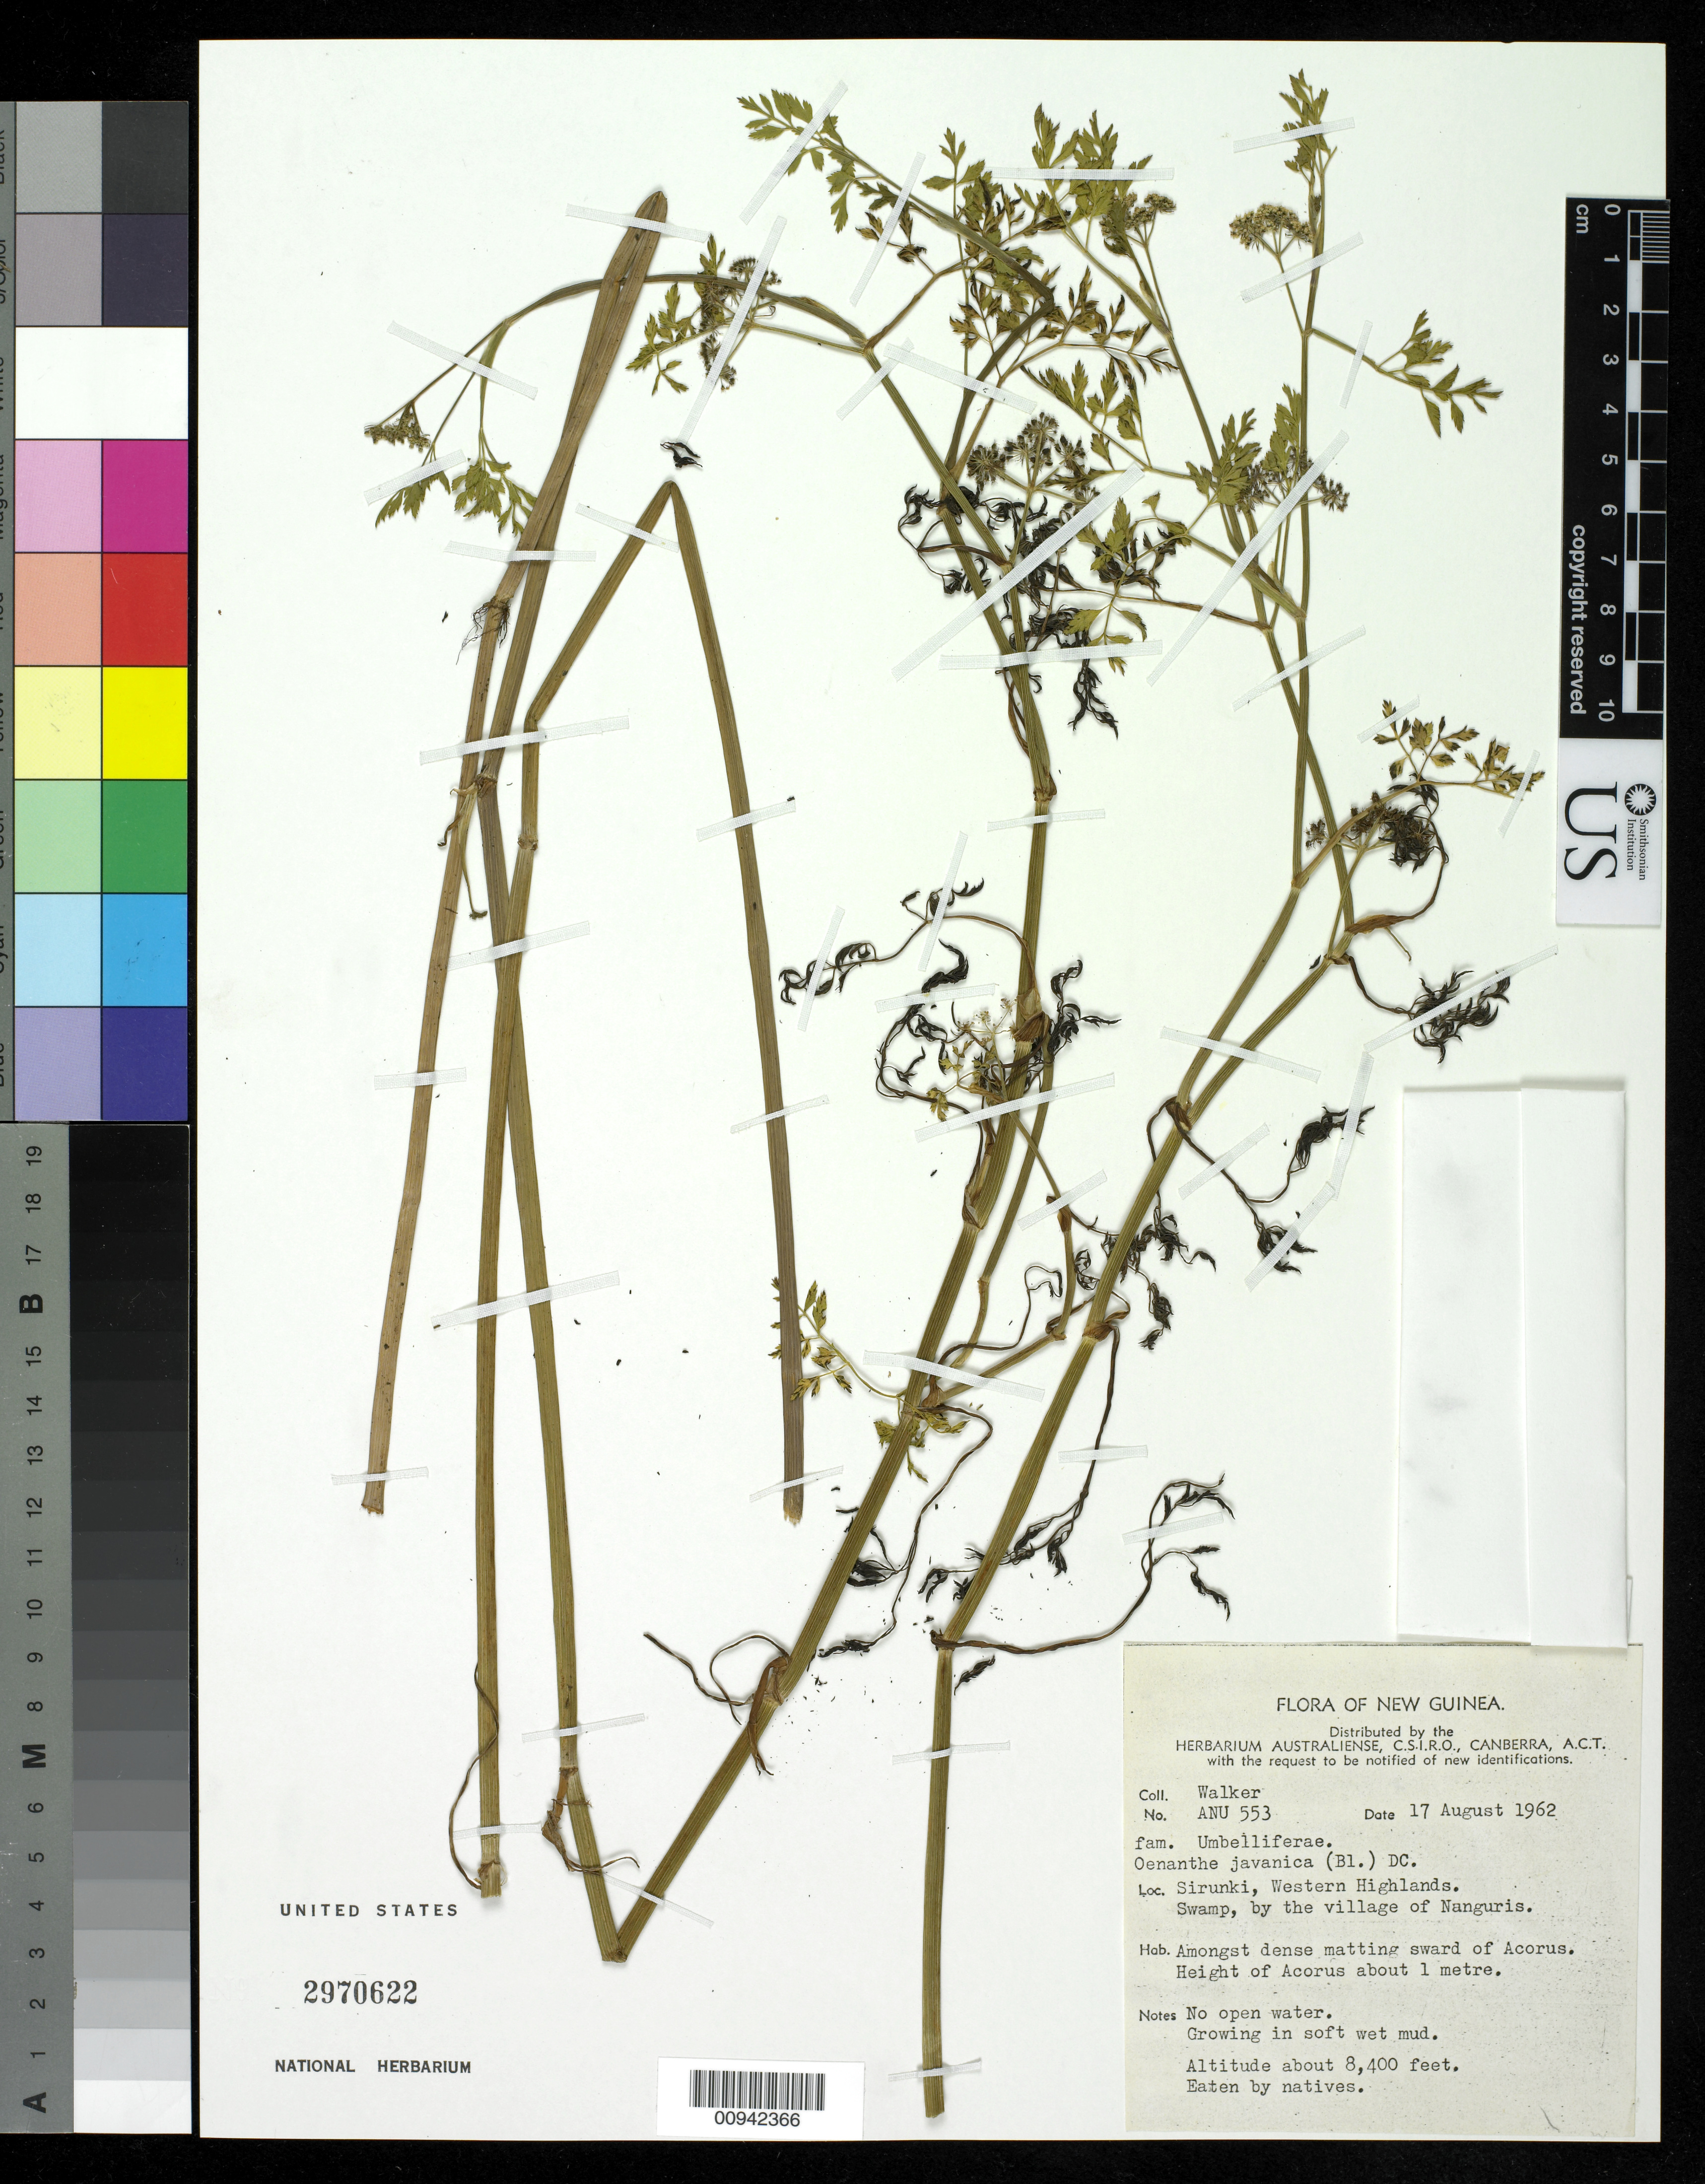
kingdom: Plantae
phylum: Tracheophyta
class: Magnoliopsida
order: Apiales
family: Apiaceae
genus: Oenanthe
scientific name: Oenanthe javanica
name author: (Blume) DC.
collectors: -. Walker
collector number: ANU 553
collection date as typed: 17 Aug 1962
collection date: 1962-08-17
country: Papua New Guinea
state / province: Western Highlands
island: New Guinea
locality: Sirunki, Western Nighlands. Swamp, by the village of Nanguris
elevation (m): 2560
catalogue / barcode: US 2970622